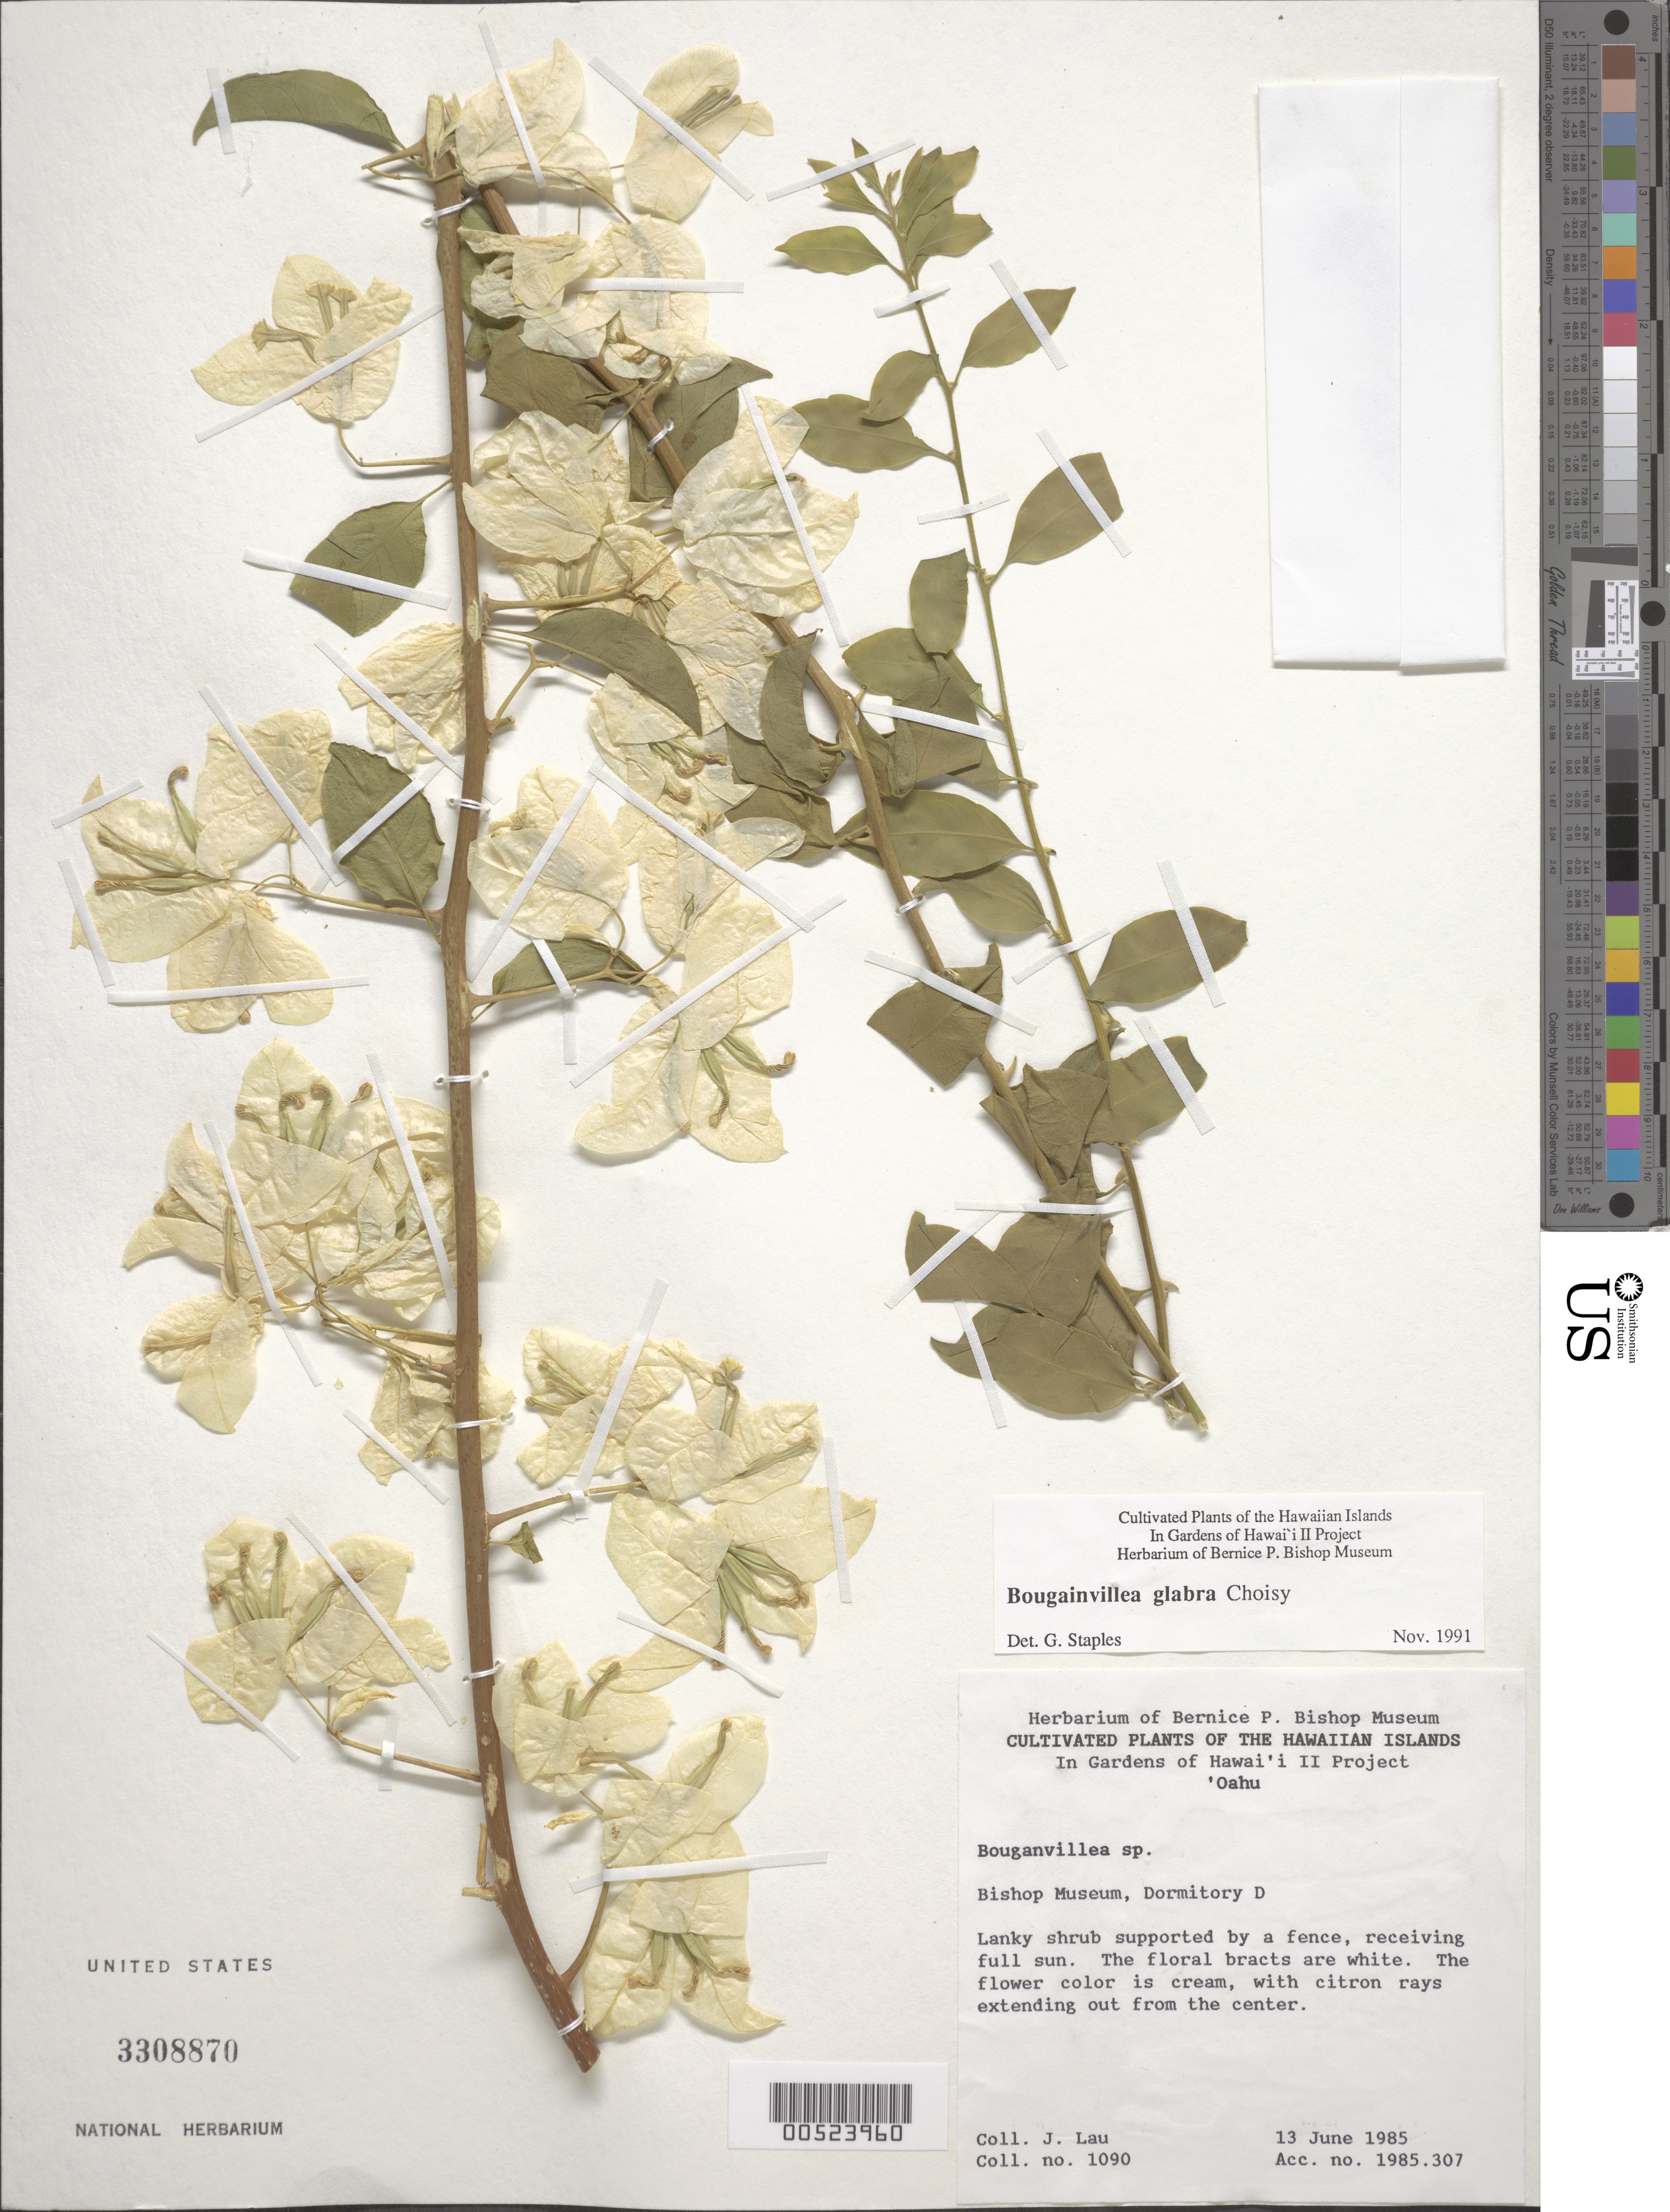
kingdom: Plantae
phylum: Tracheophyta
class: Magnoliopsida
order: Caryophyllales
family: Nyctaginaceae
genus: Bougainvillea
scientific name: Bougainvillea glabra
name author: Choisy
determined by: Staples, G. W.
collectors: J. Lau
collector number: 1090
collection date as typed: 13 Jun 1985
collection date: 1985-06-13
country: United States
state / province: Hawaii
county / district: Honolulu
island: Oahu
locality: Bishop Museum, Dormitory D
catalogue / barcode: US 3308870